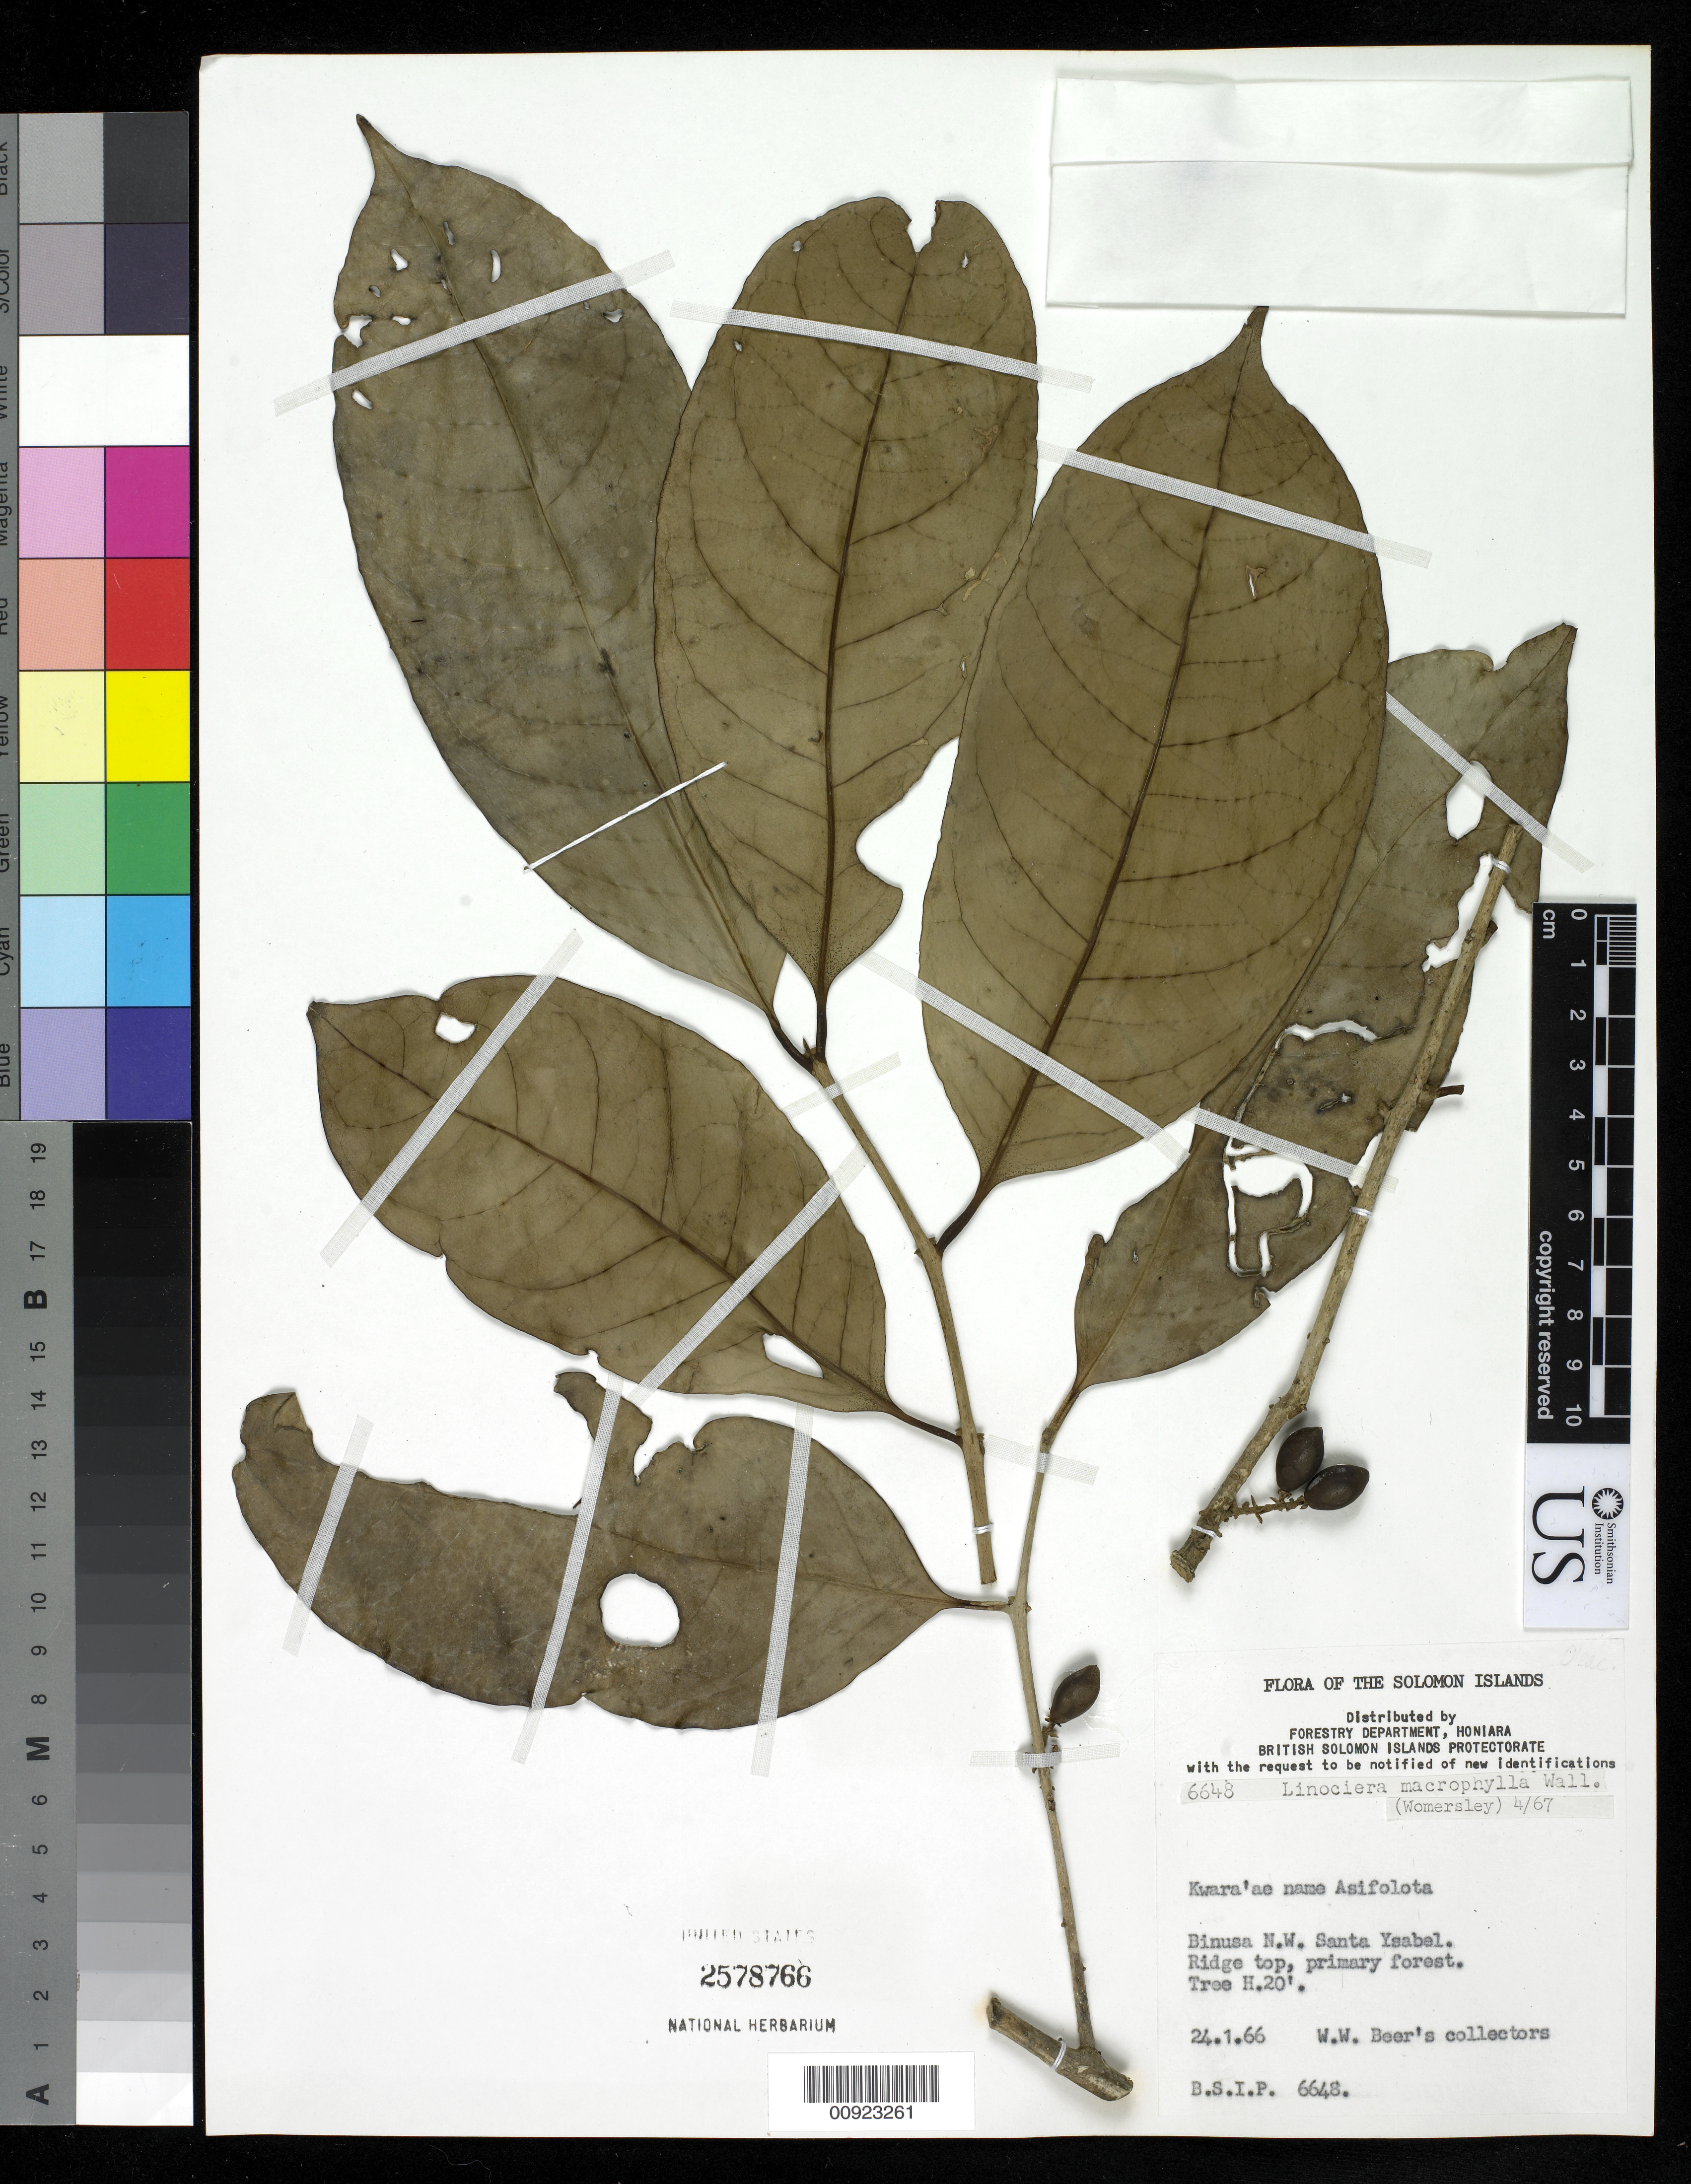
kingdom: Plantae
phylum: Tracheophyta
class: Polypodiopsida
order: Polypodiales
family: Pteridaceae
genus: Adiantum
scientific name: Adiantum capillus-veneris var. trifiddum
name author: Willd.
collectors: Calle, J.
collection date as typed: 23 Sep 1950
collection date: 1950-09-23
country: France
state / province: Provence-Alpes-Côte d'Azur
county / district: Alpes Maritimes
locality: Nice, Vallon de Bast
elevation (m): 50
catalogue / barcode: US 2082122-2